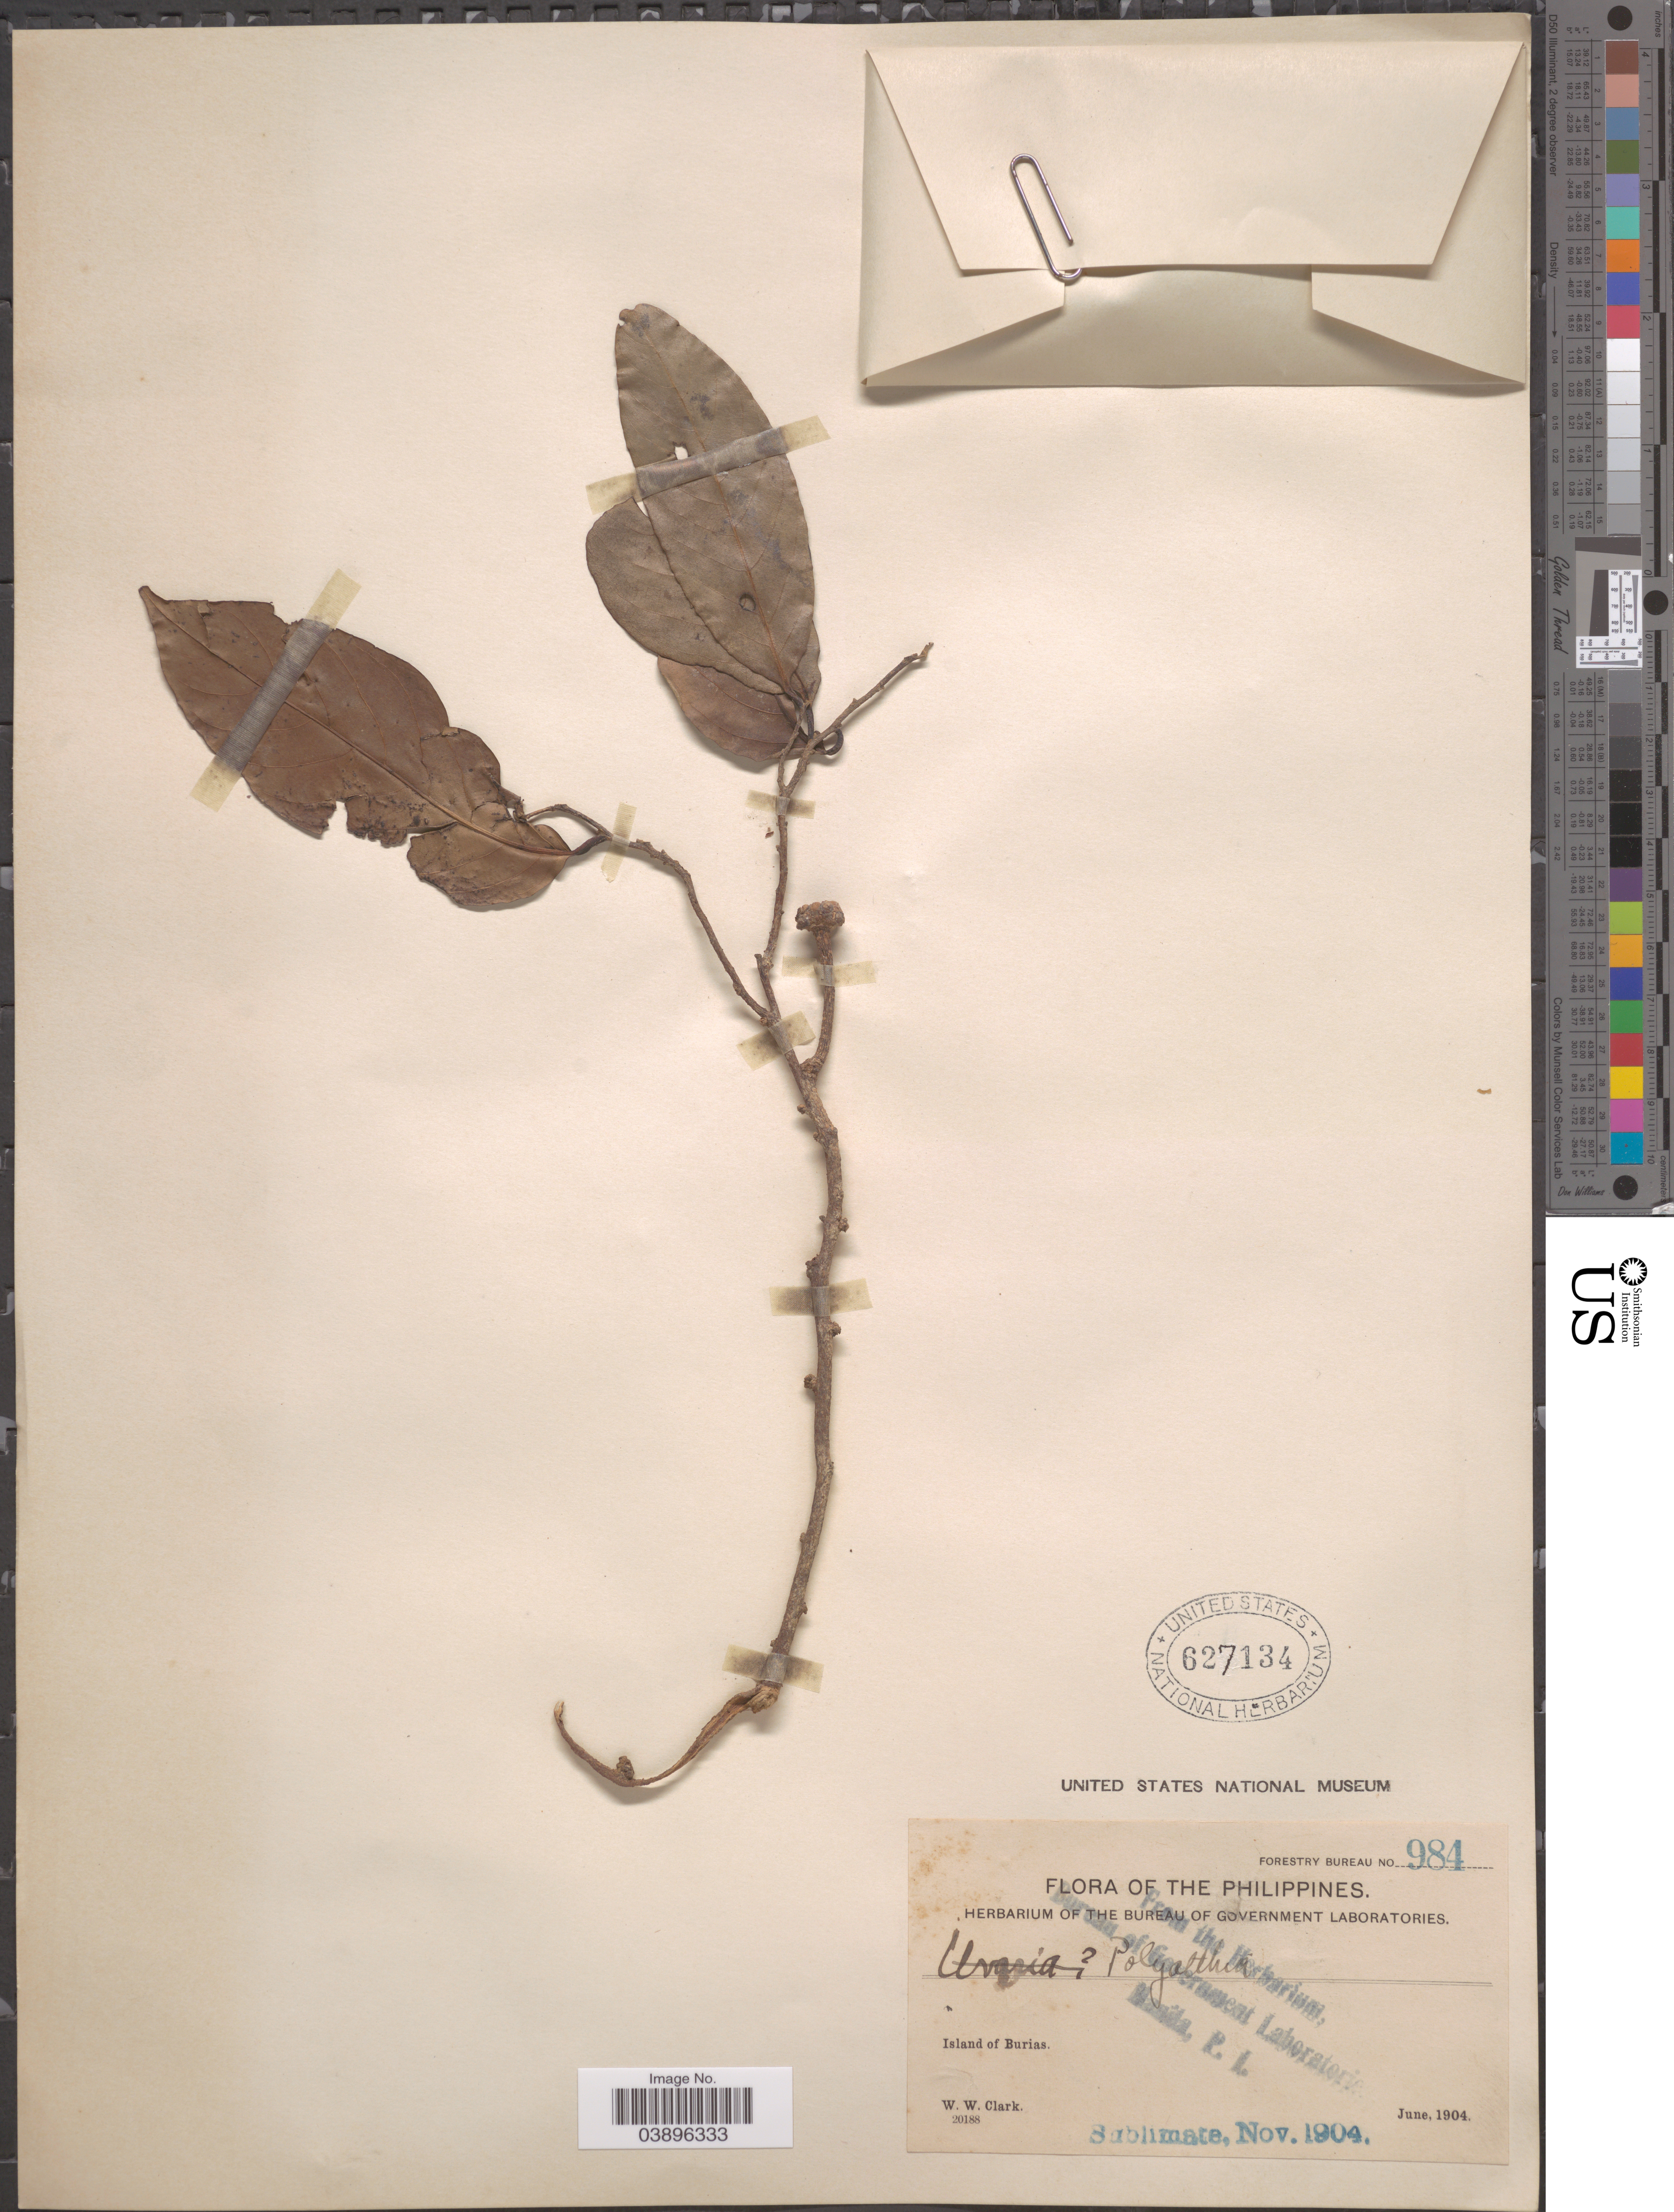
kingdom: Plantae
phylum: Tracheophyta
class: Magnoliopsida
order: Magnoliales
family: Annonaceae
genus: Polyalthia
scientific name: Polyalthia sp.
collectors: W. W. Clark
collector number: Forestry Bureau 984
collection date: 1904-06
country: Philippines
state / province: Bicol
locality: Island of Burias.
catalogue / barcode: US 627134